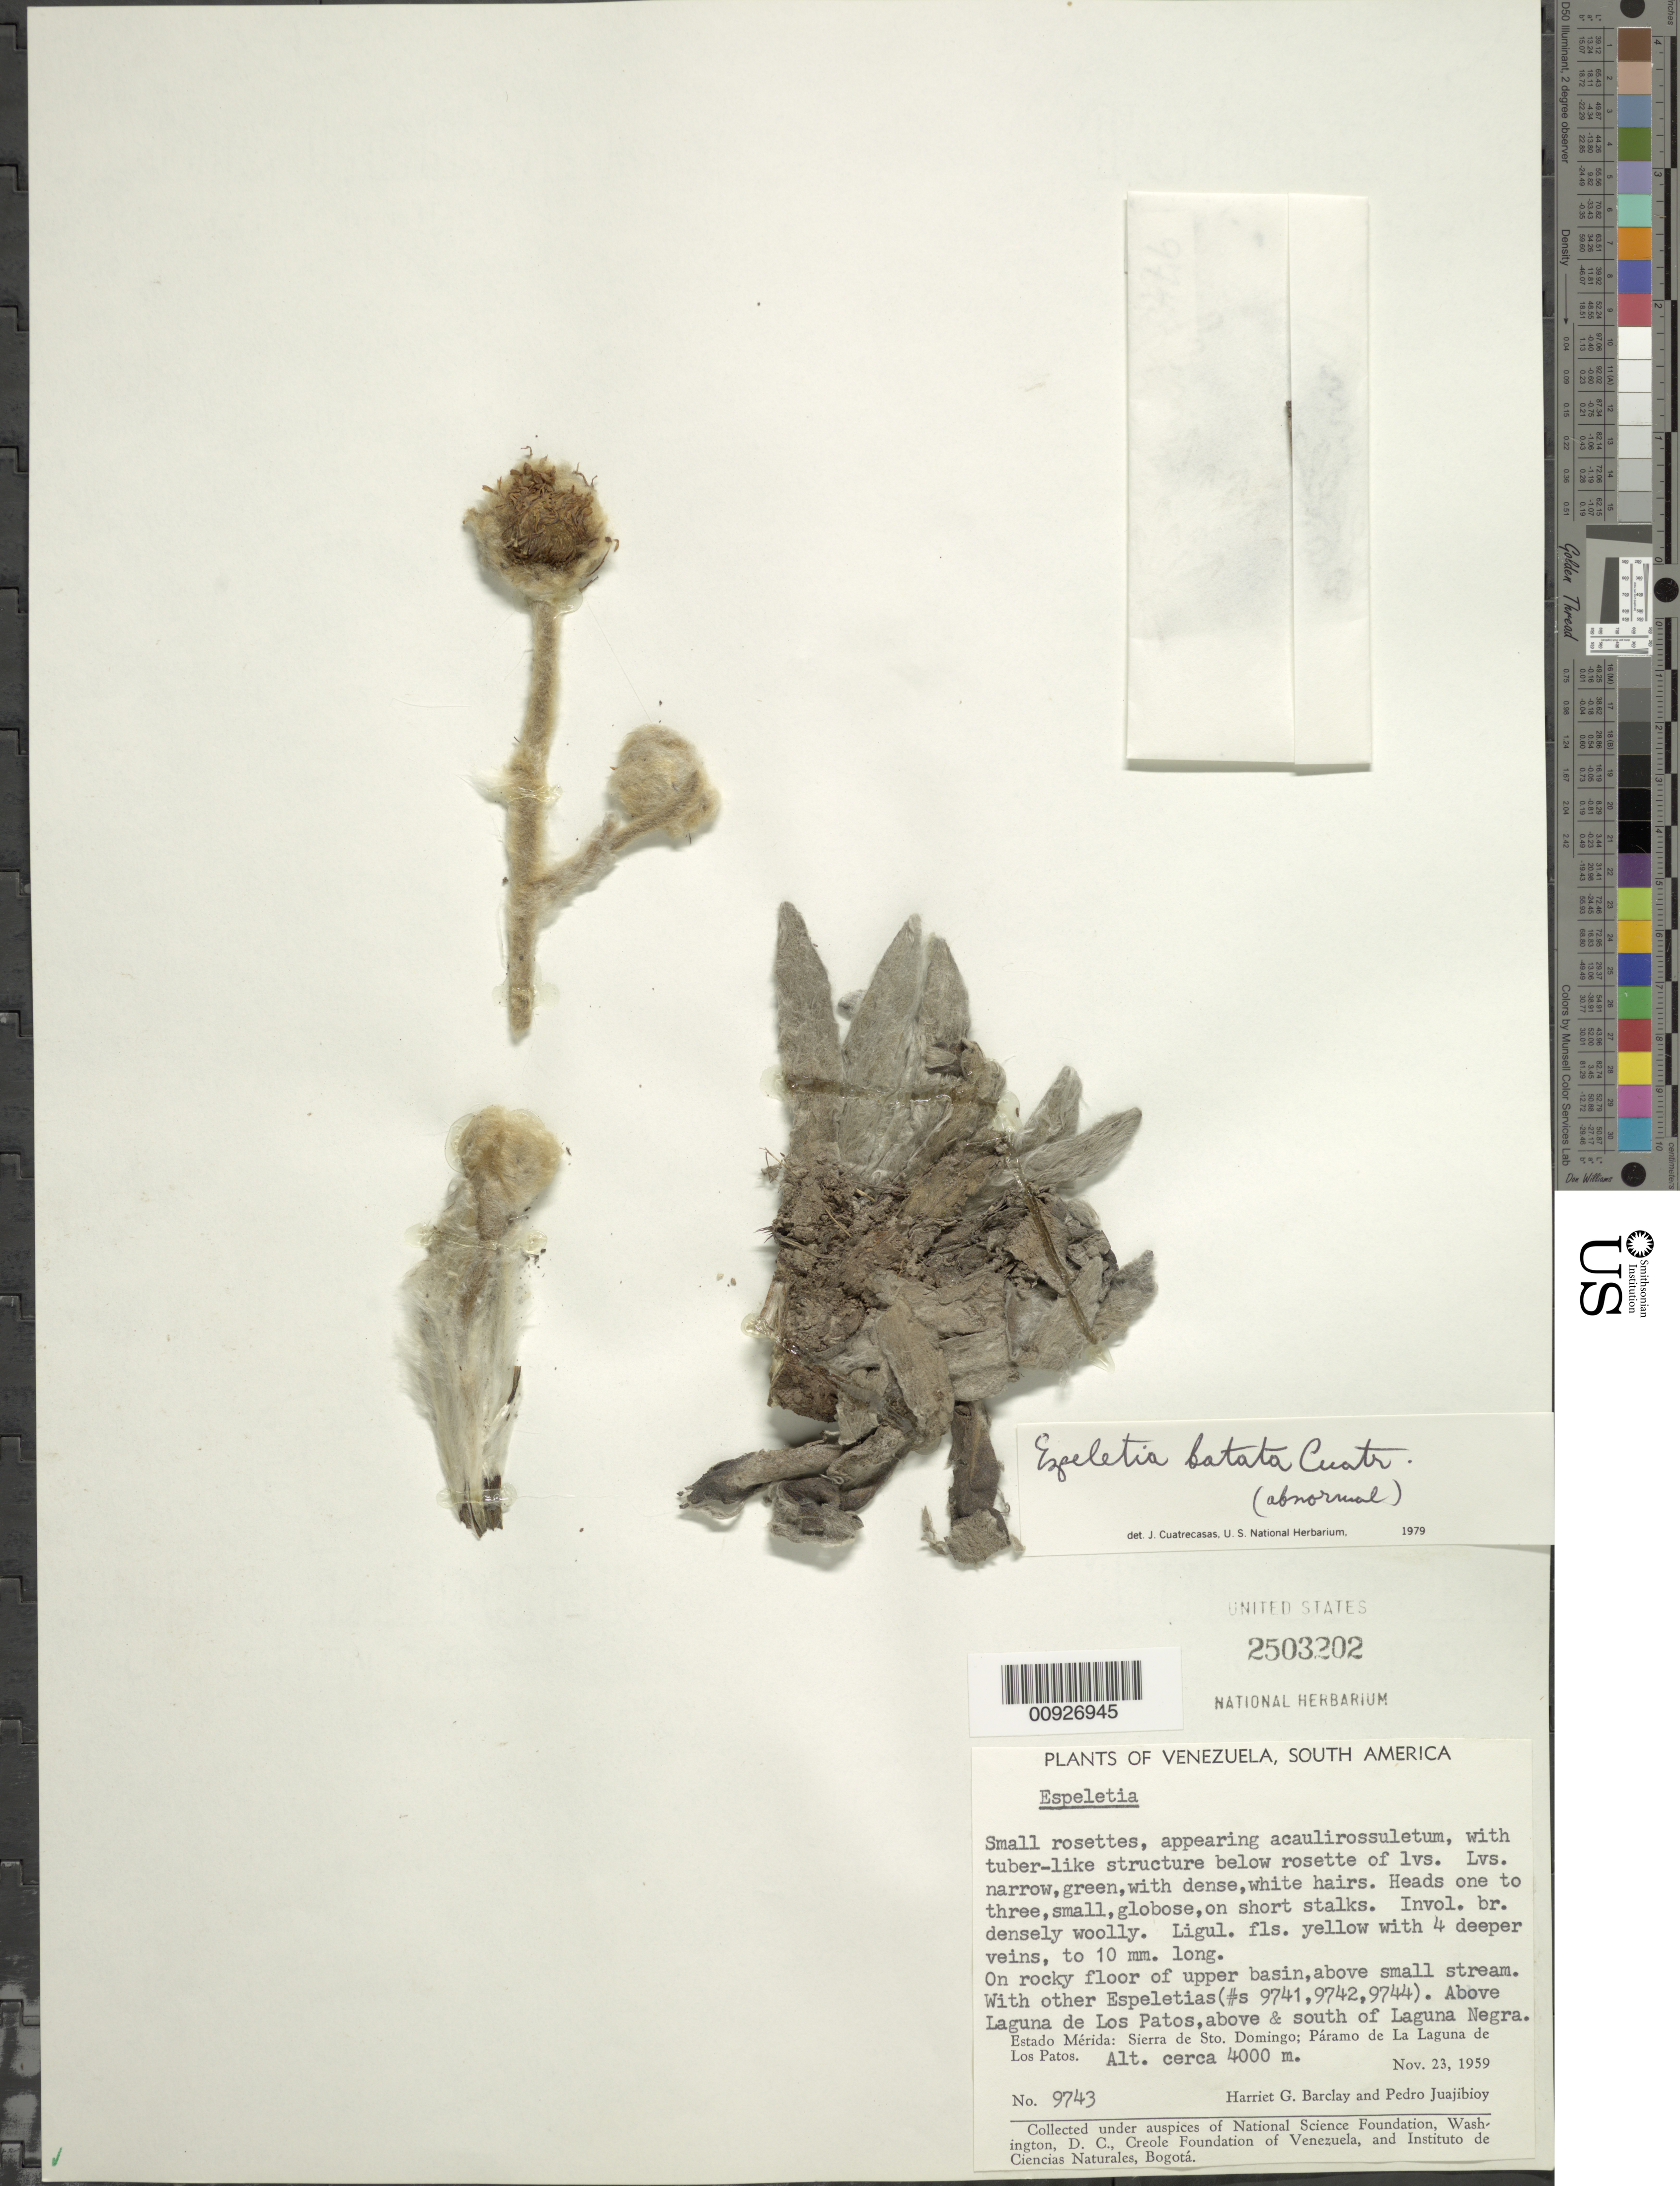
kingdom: Plantae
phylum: Tracheophyta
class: Magnoliopsida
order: Asterales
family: Asteraceae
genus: Espeletia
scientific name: Espeletia batata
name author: Cuatrec.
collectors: H. G. Barclay & P. Juajibioy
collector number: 9743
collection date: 1959-11-23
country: Venezuela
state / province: Mérida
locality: Páramo de la Laguna de Los Patos. Sierra de Sto. Domingo; Páramo de la Laguna de Los Patos. Above Laguna de Los Patos, above & south of Laguna Negra.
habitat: On rocky floor of upper basin, above small stream. With other Espeletias (#s 9741, 9742, 9744). Above Laguna de Los Patos, above & south of Laguna Negra.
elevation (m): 4000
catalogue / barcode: US 2503202